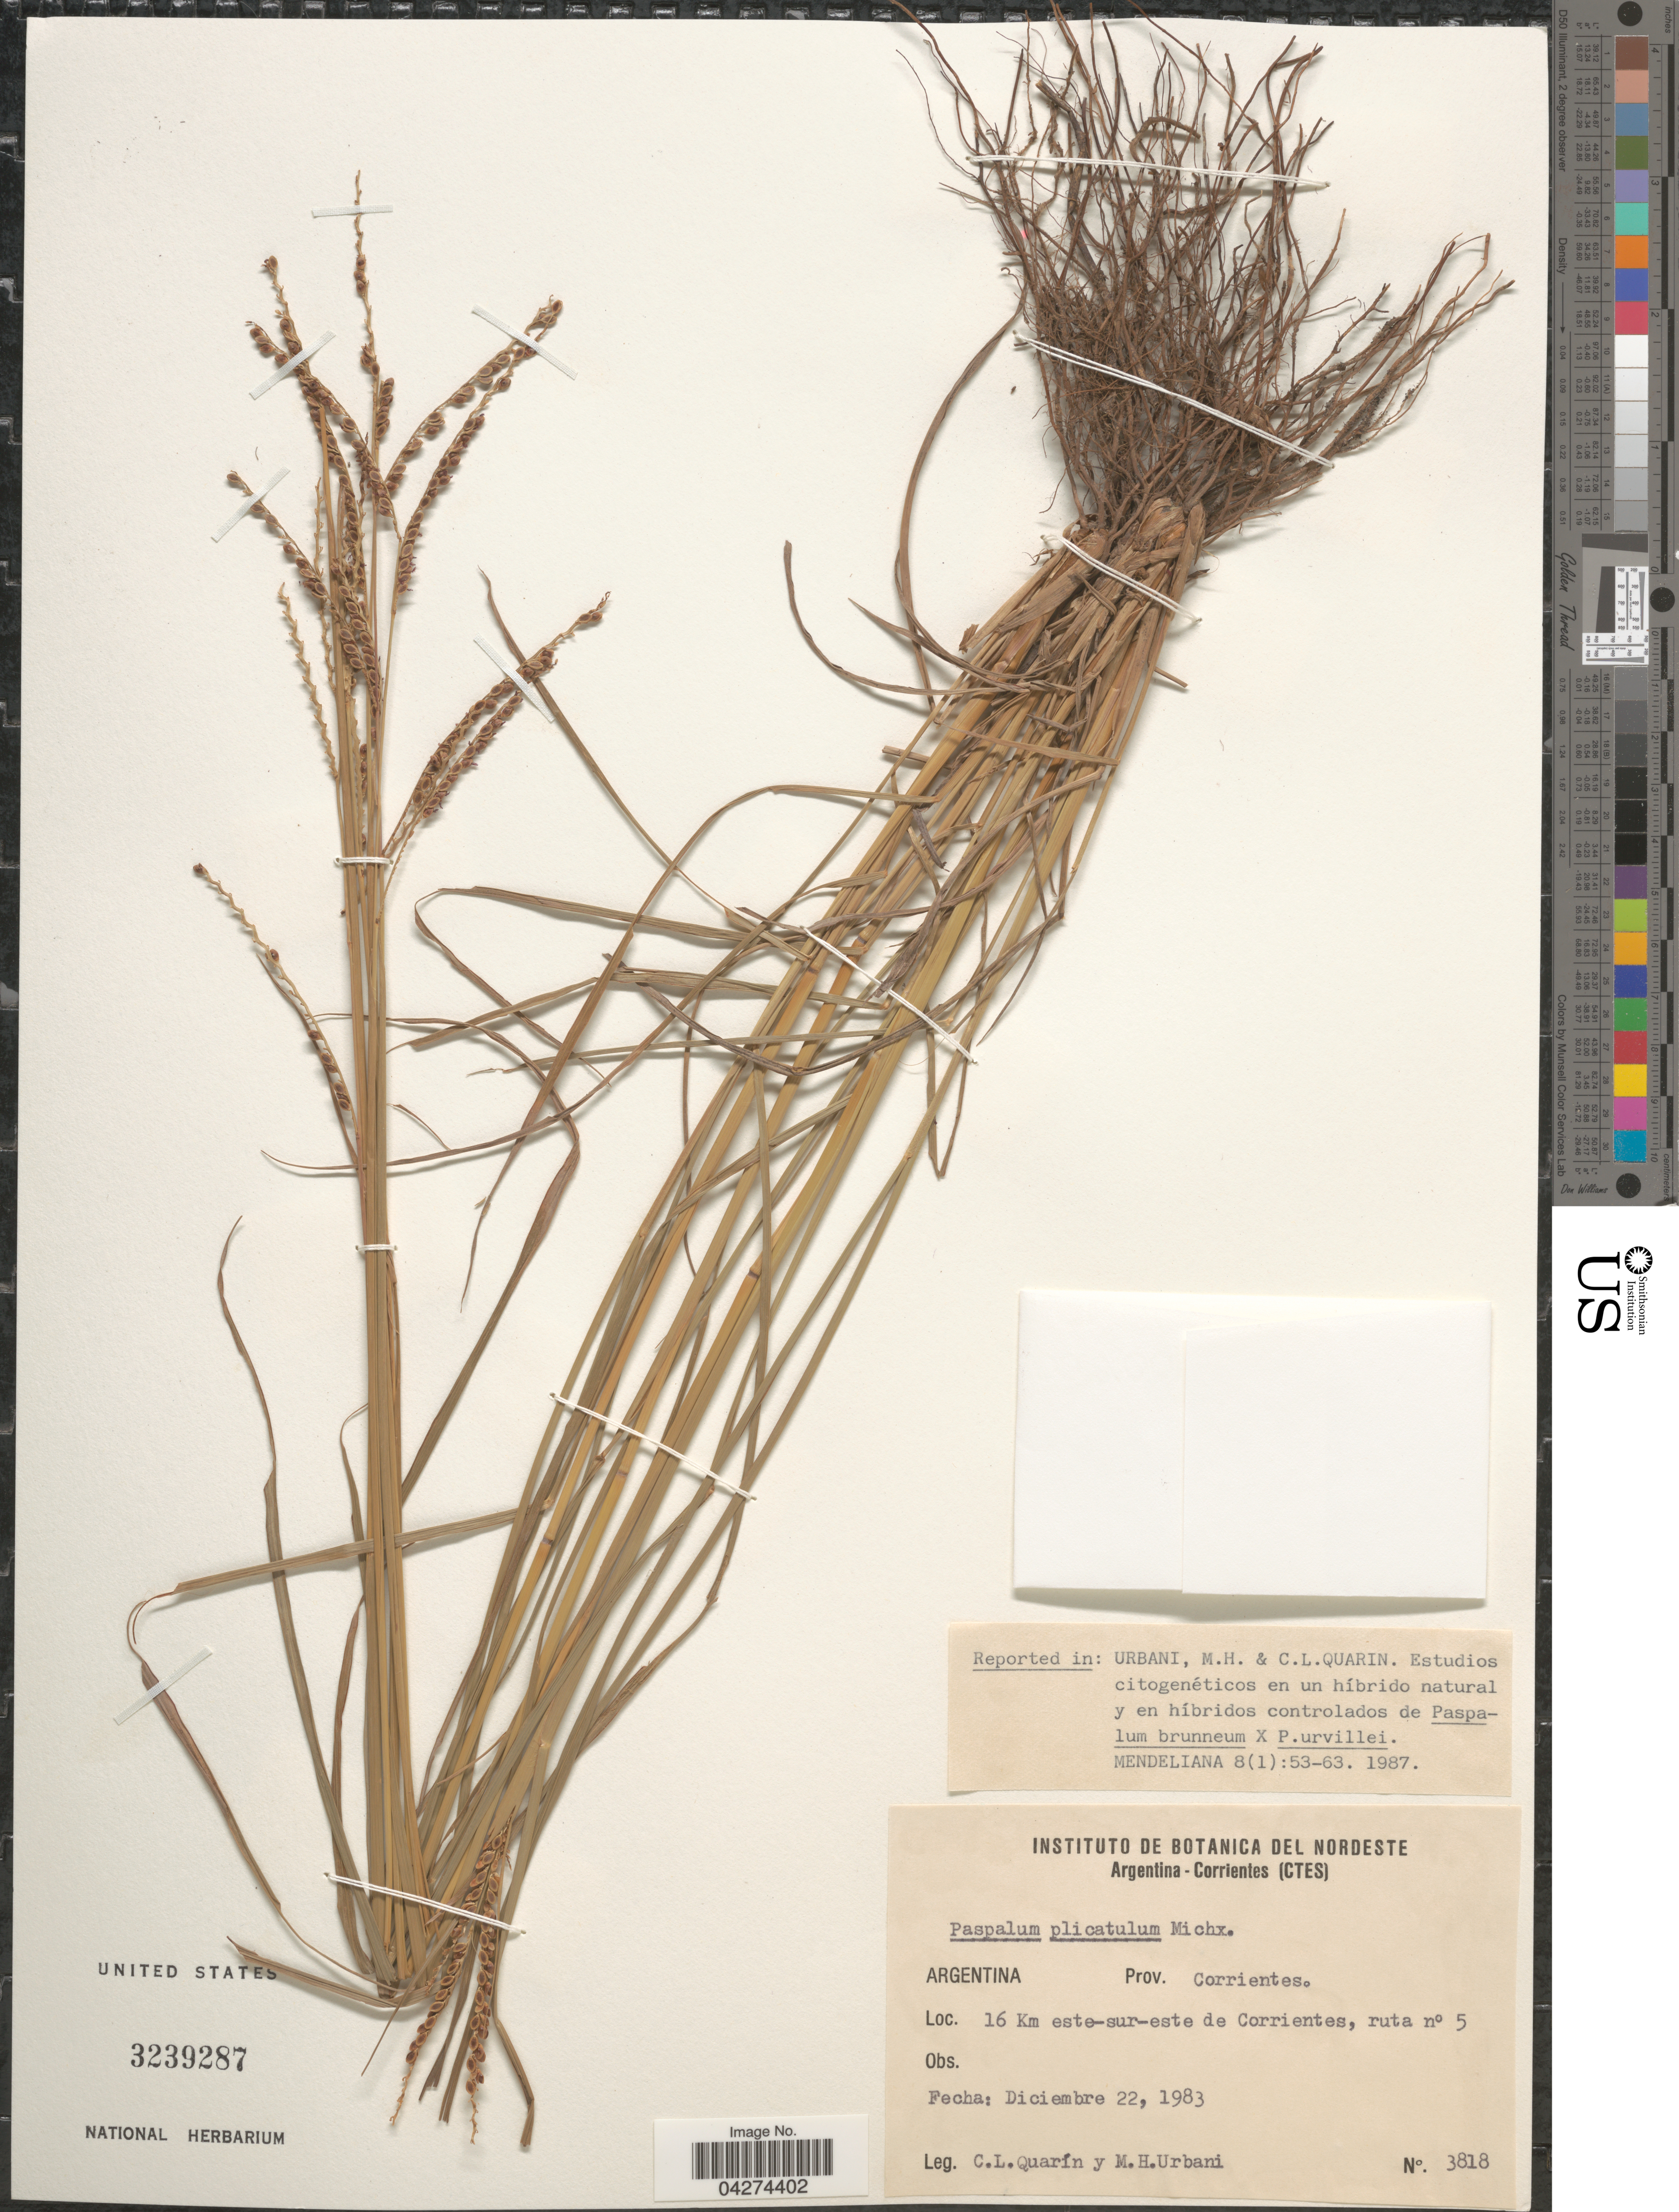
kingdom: Plantae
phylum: Tracheophyta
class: Liliopsida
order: Poales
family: Poaceae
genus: Paspalum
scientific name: Paspalum plicatulum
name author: Michx.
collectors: C. Quarin & M. Urbani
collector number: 3818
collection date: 1983-12-22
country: Argentina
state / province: Corrientes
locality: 16 Km este-sur-este de Corrientes, ruta nº 5.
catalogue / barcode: US 3239287